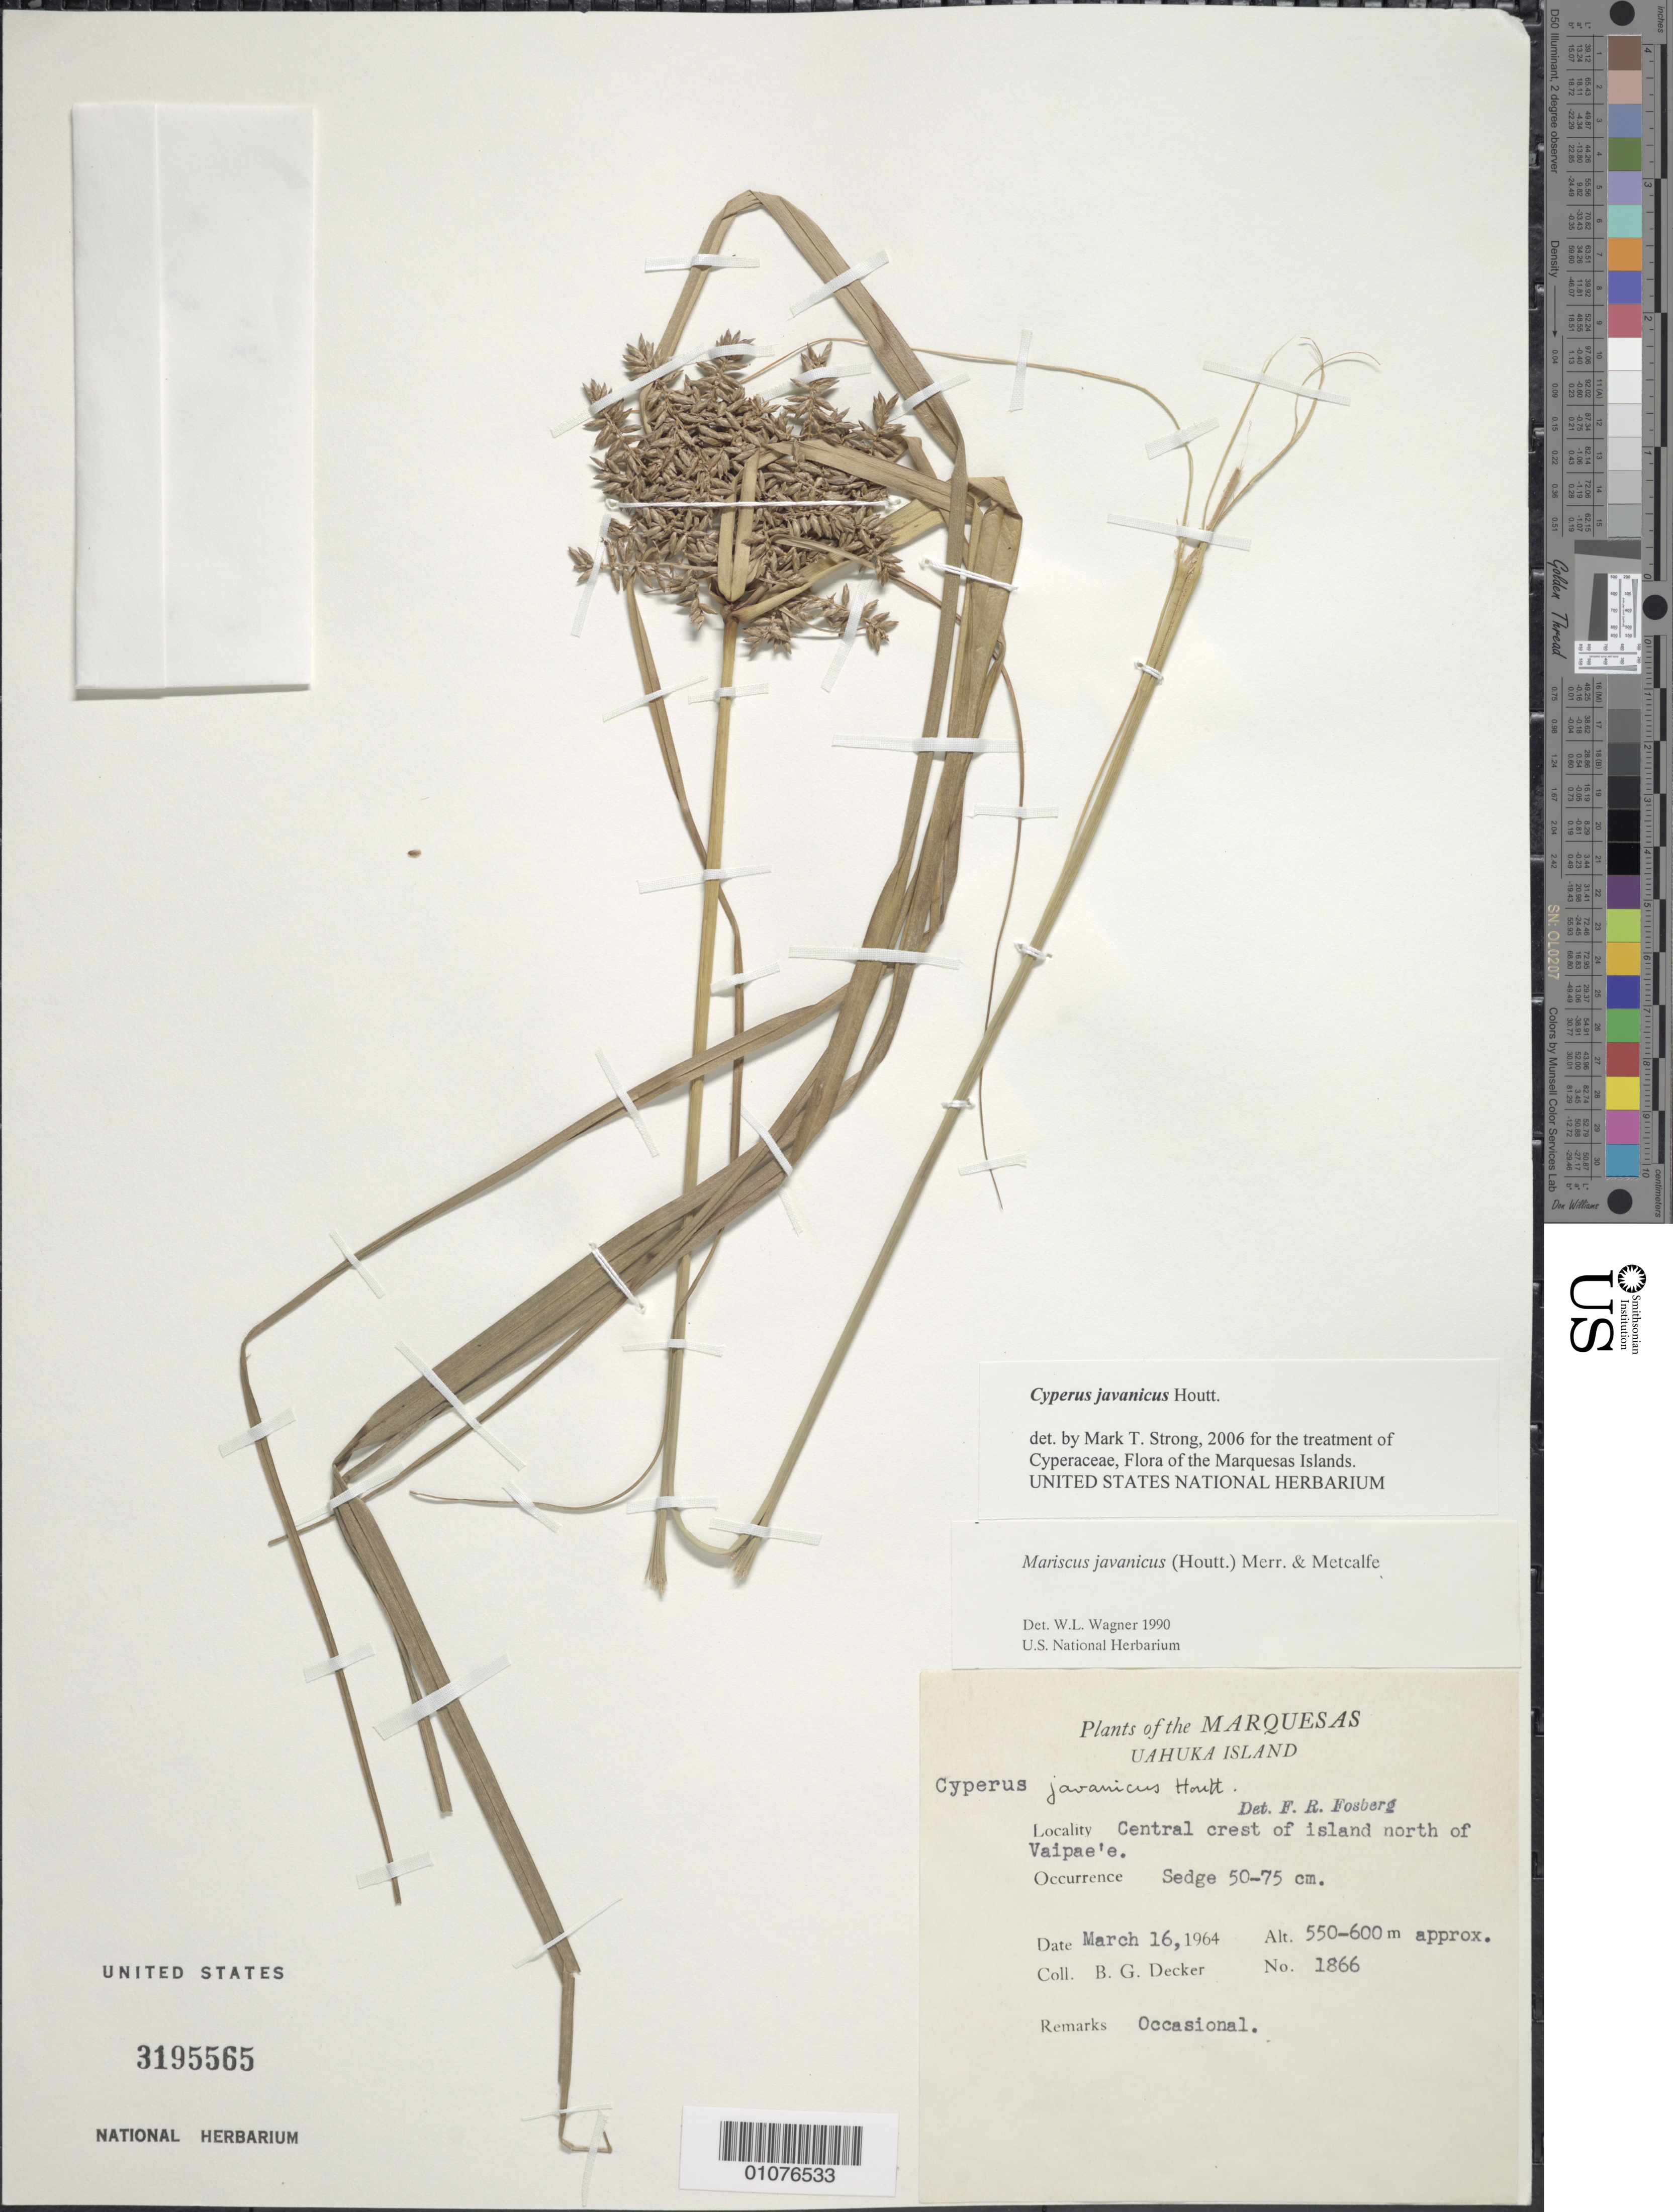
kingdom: Plantae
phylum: Tracheophyta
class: Liliopsida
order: Poales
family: Cyperaceae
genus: Cyperus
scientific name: Cyperus javanicus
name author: Houtt.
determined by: Strong, M. T., (US), Smithsonian Institution - National Museum of Natural History (UNITED STATES)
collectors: B. G. Decker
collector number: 1866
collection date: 1964-03-16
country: French Polynesia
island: Ua Huka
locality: central ridge-crest of island N of Vaipae'e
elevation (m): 550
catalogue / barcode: US 3195565